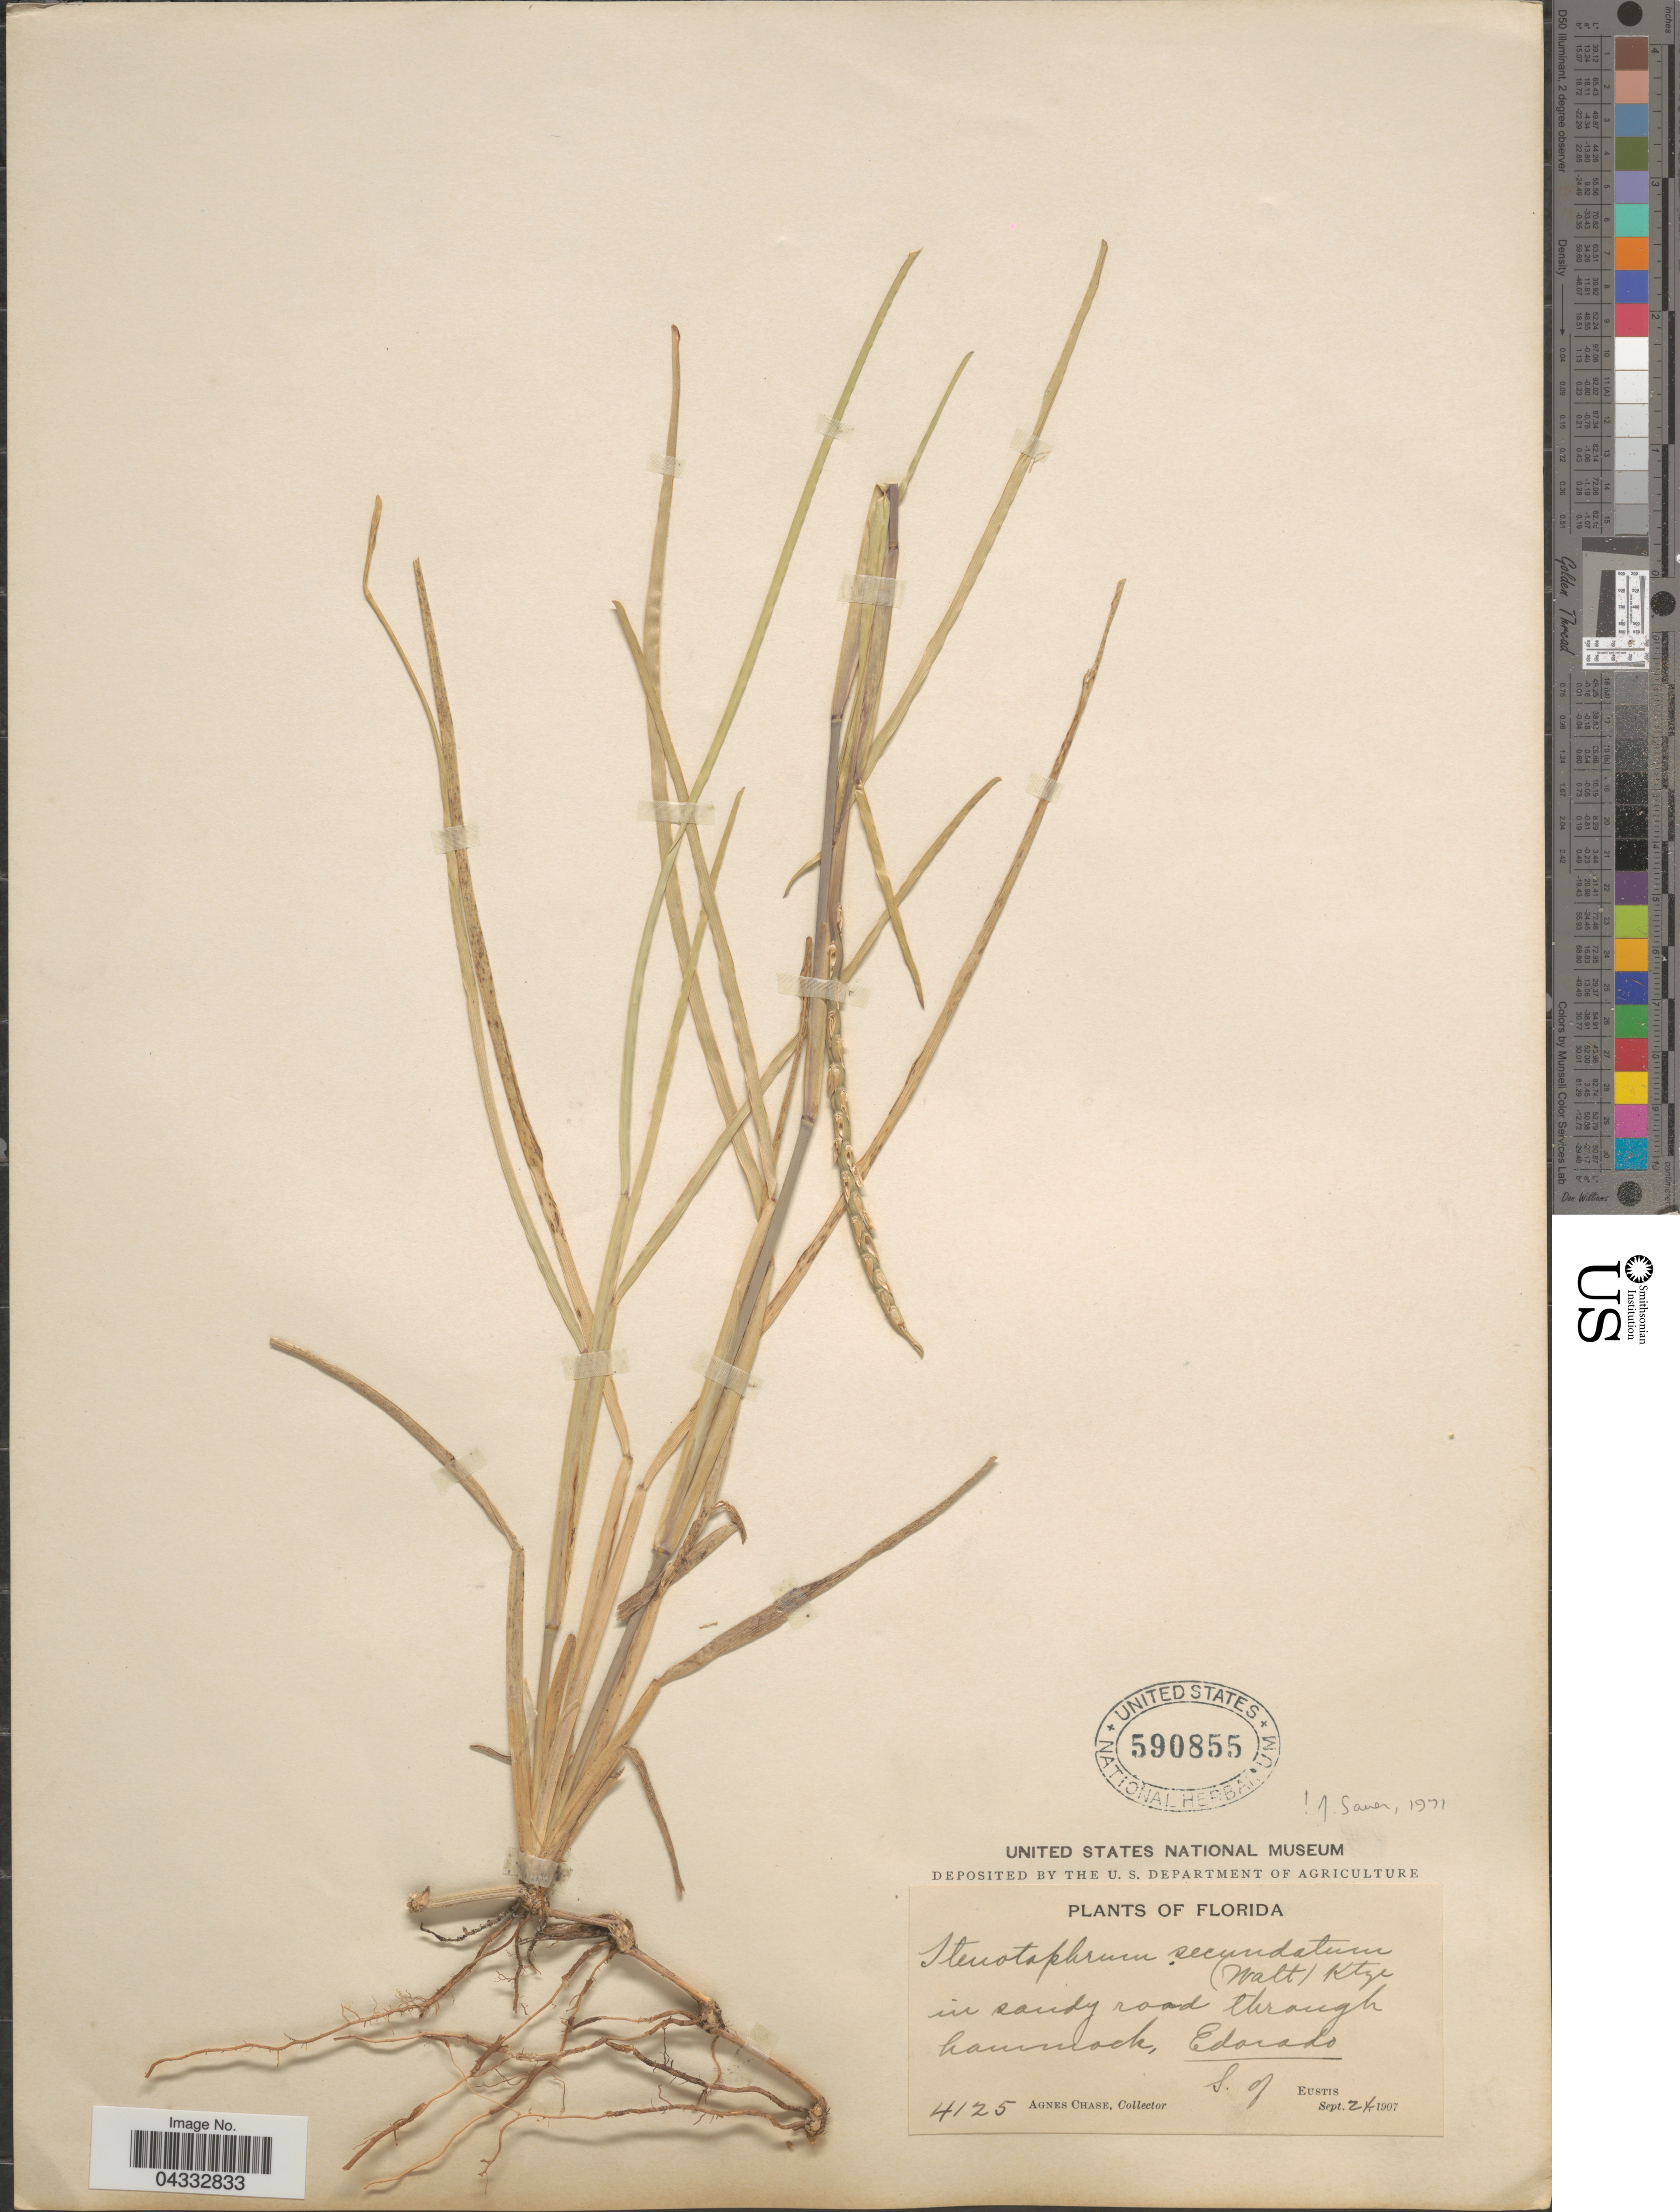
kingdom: Plantae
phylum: Tracheophyta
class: Liliopsida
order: Poales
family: Poaceae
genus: Stenotaphrum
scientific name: Stenotaphrum secundatum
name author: (Walter) Kuntze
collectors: A. Chase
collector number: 4125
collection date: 1907-09-24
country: United States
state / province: Florida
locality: Edorado. S. of Eustis.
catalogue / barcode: US 590855